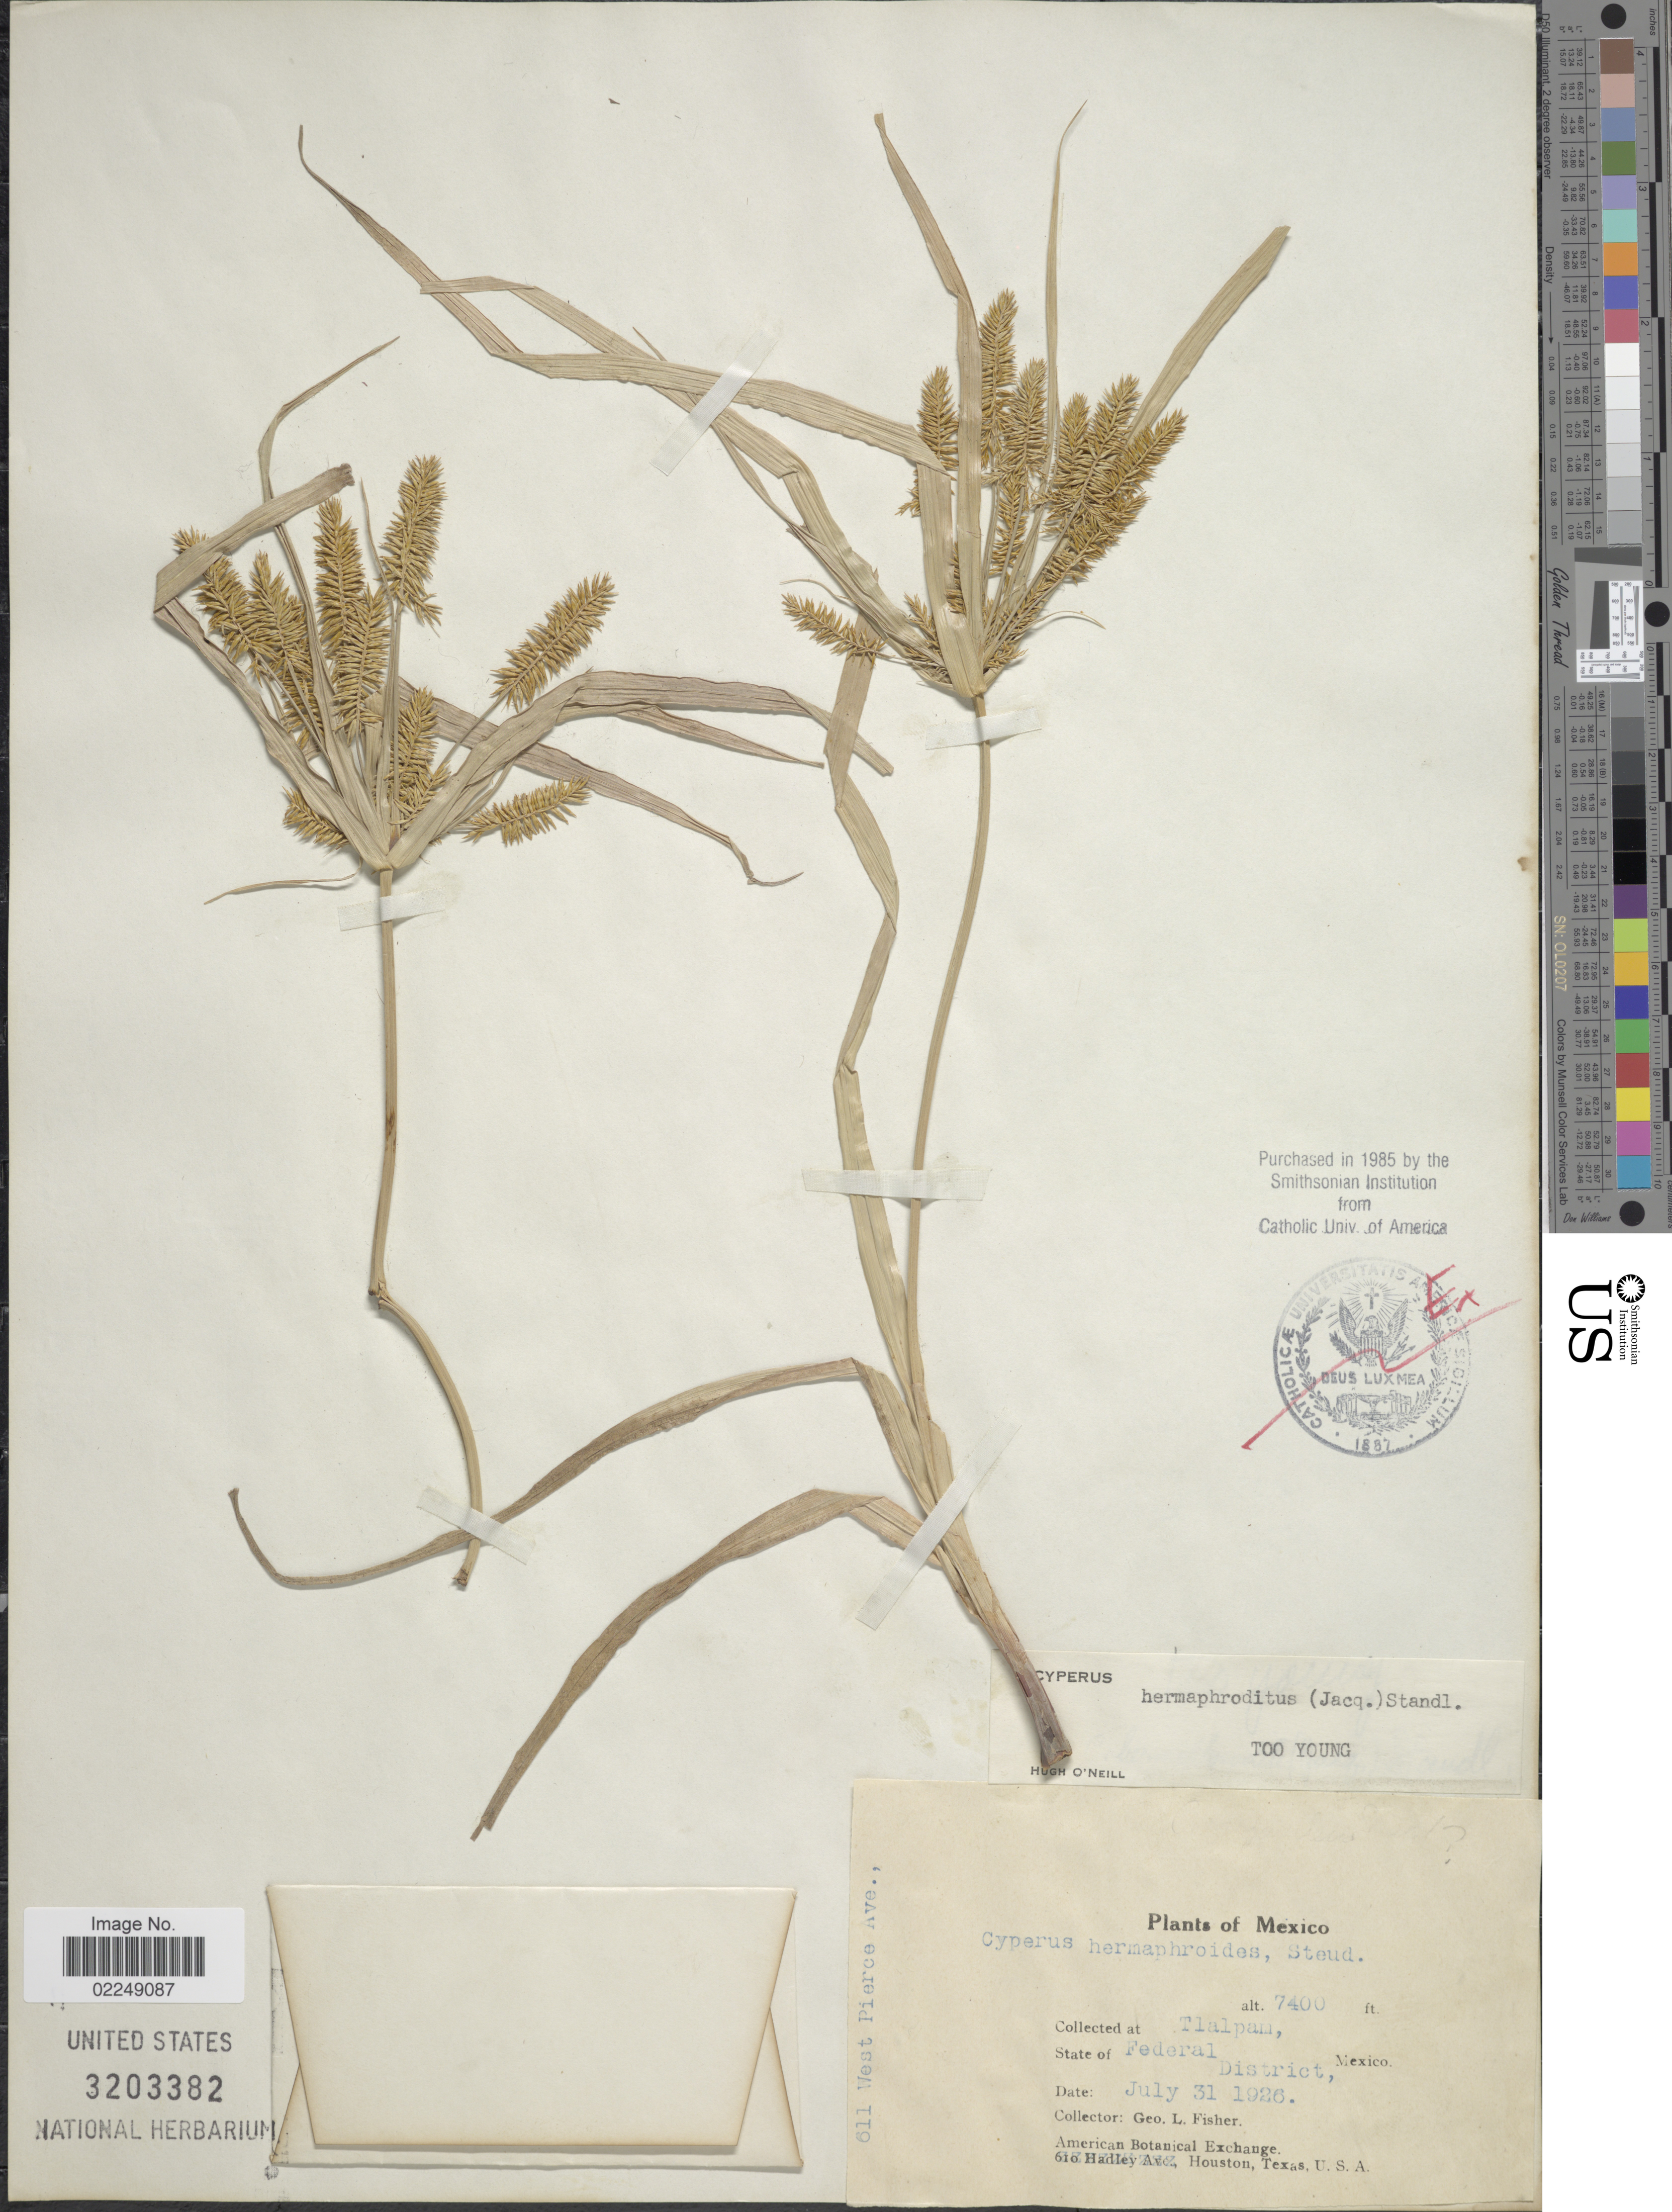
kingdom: Plantae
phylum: Tracheophyta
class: Liliopsida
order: Poales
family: Cyperaceae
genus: Cyperus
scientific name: Cyperus hermaphroditus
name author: (Jacq.) Standl.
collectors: G. L. Fisher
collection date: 1926-07-31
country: Mexico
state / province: Distrito Federal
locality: Tlalpan, State of Federal District, Mexico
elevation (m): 2256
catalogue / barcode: US 3203382